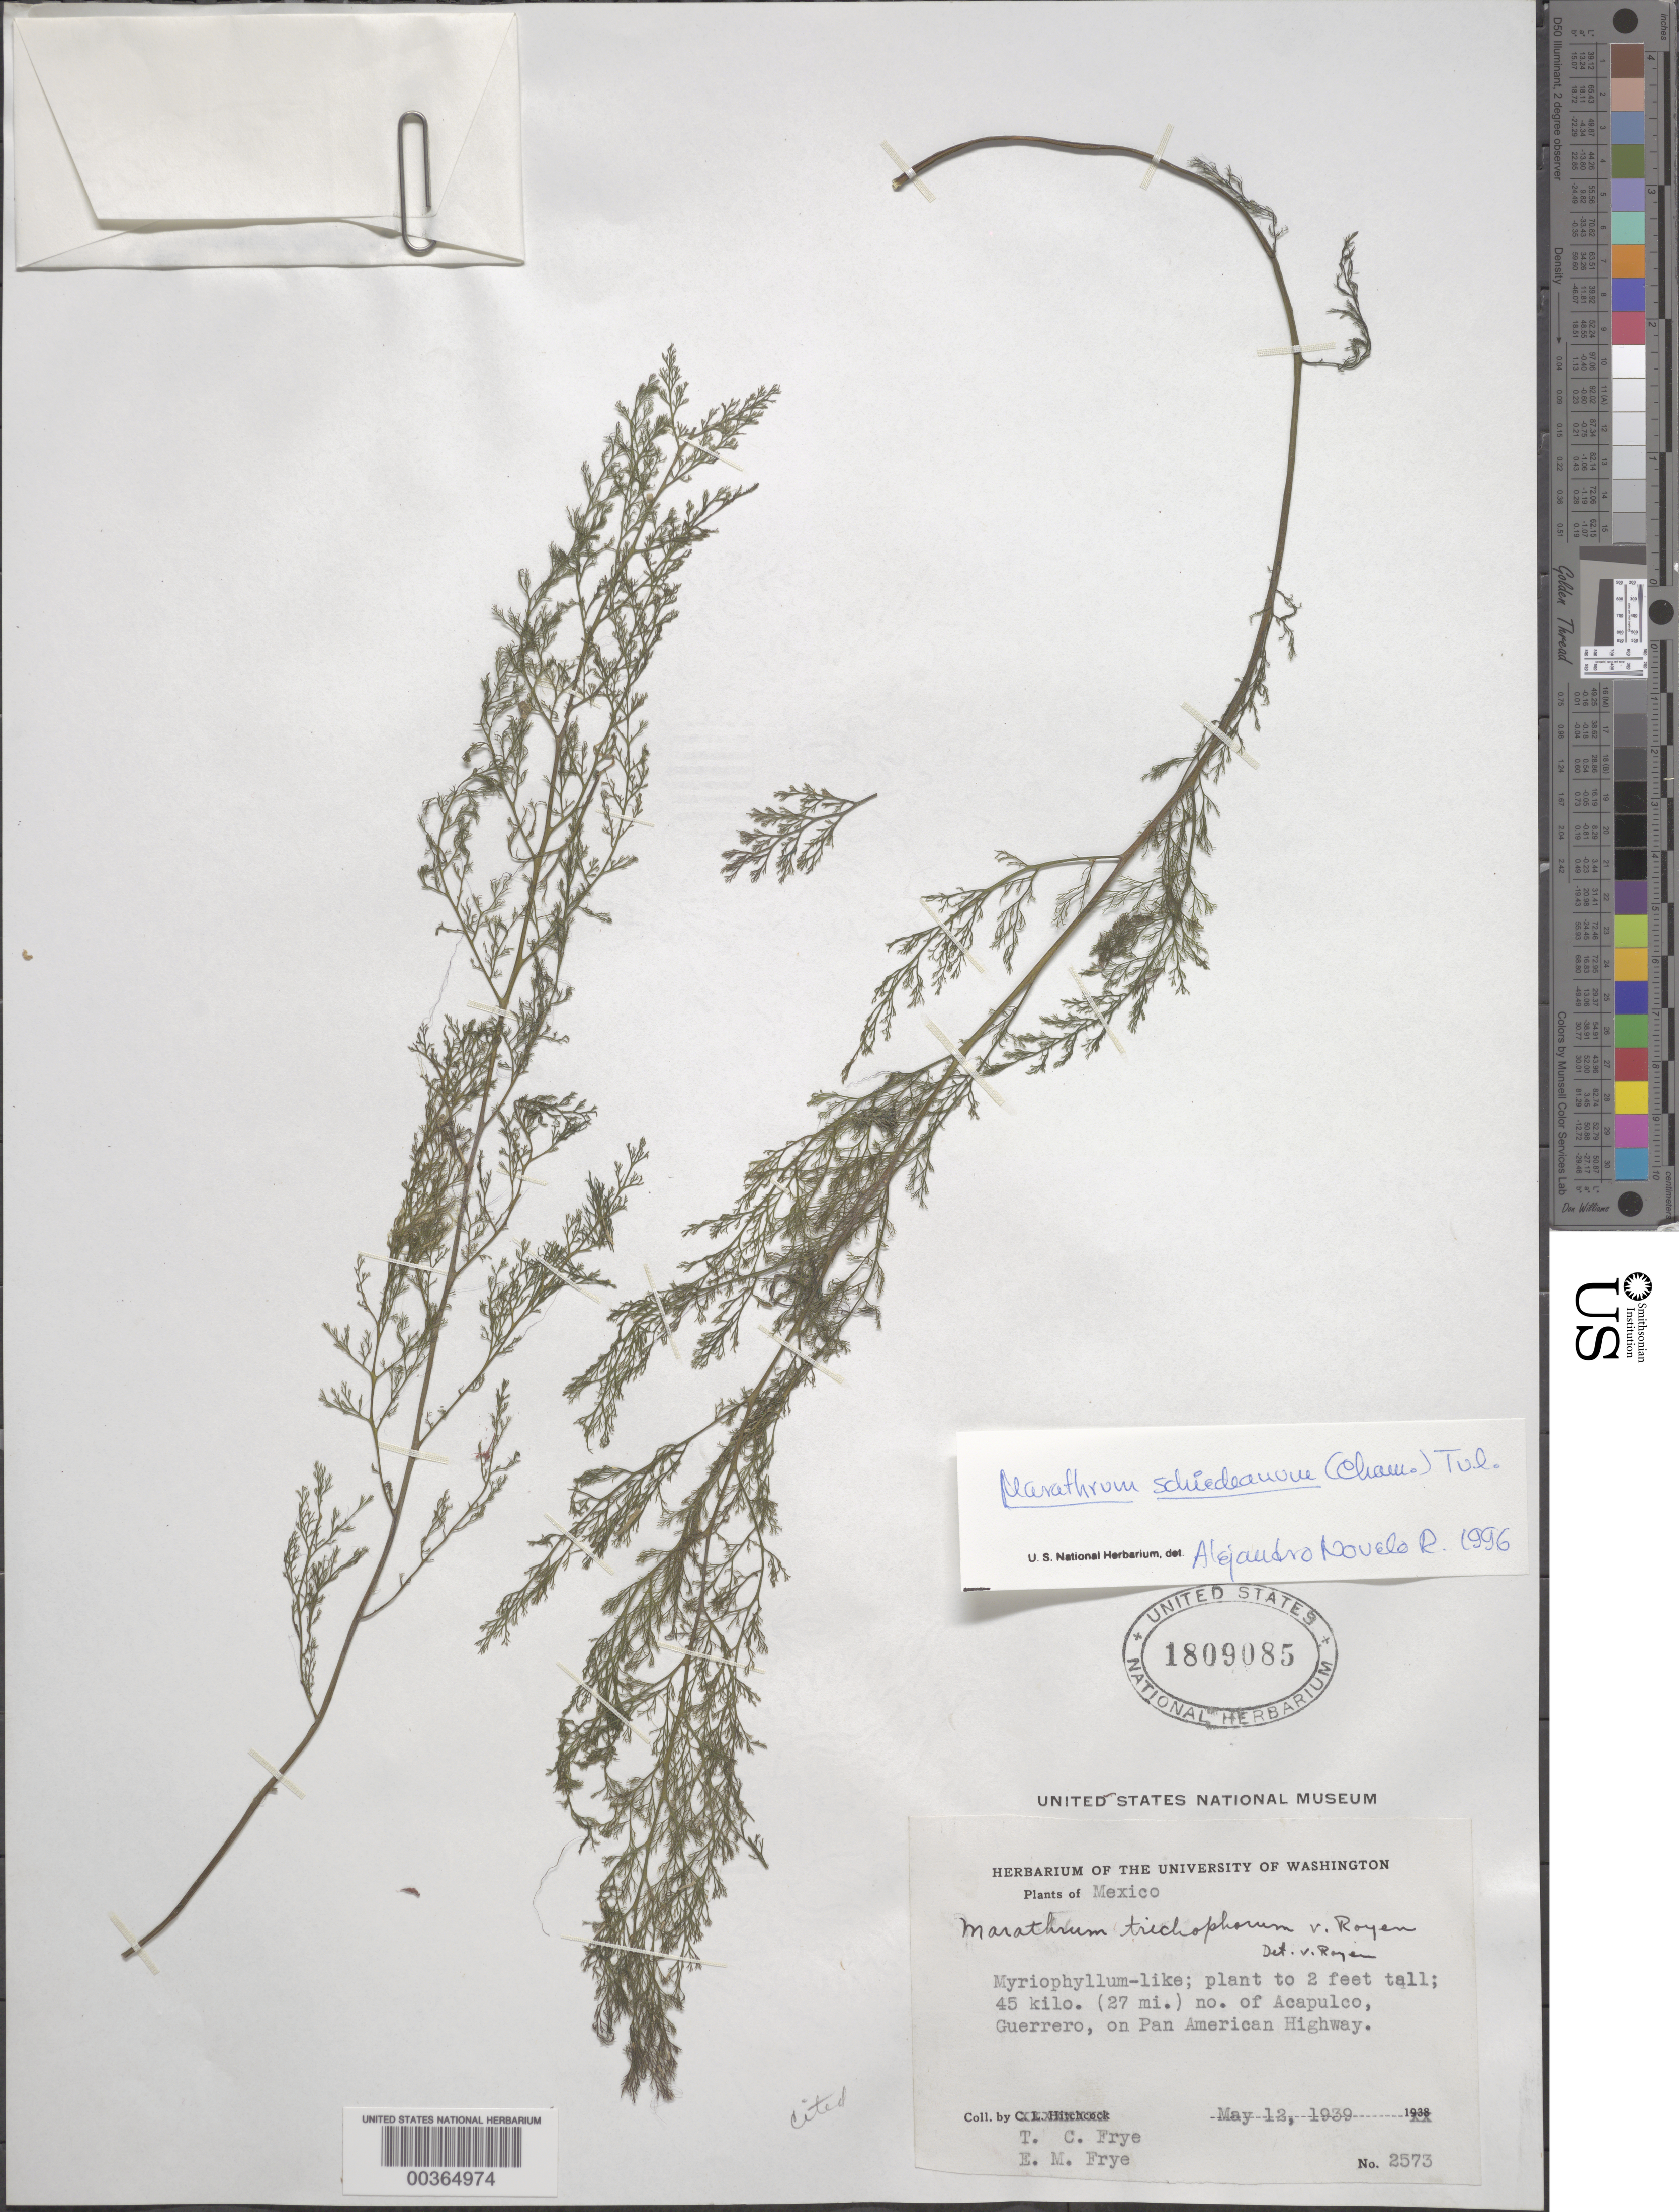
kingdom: Plantae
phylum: Tracheophyta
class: Magnoliopsida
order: Malpighiales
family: Podostemaceae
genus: Marathrum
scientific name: Marathrum schiedeanum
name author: Cham.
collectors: T. C. Frye & E. Frye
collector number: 2573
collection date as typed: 12 May 1939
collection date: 1939-05-12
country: Mexico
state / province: Guerrero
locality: N of Acapulco, on Pan American Hwy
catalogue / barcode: US 1809085